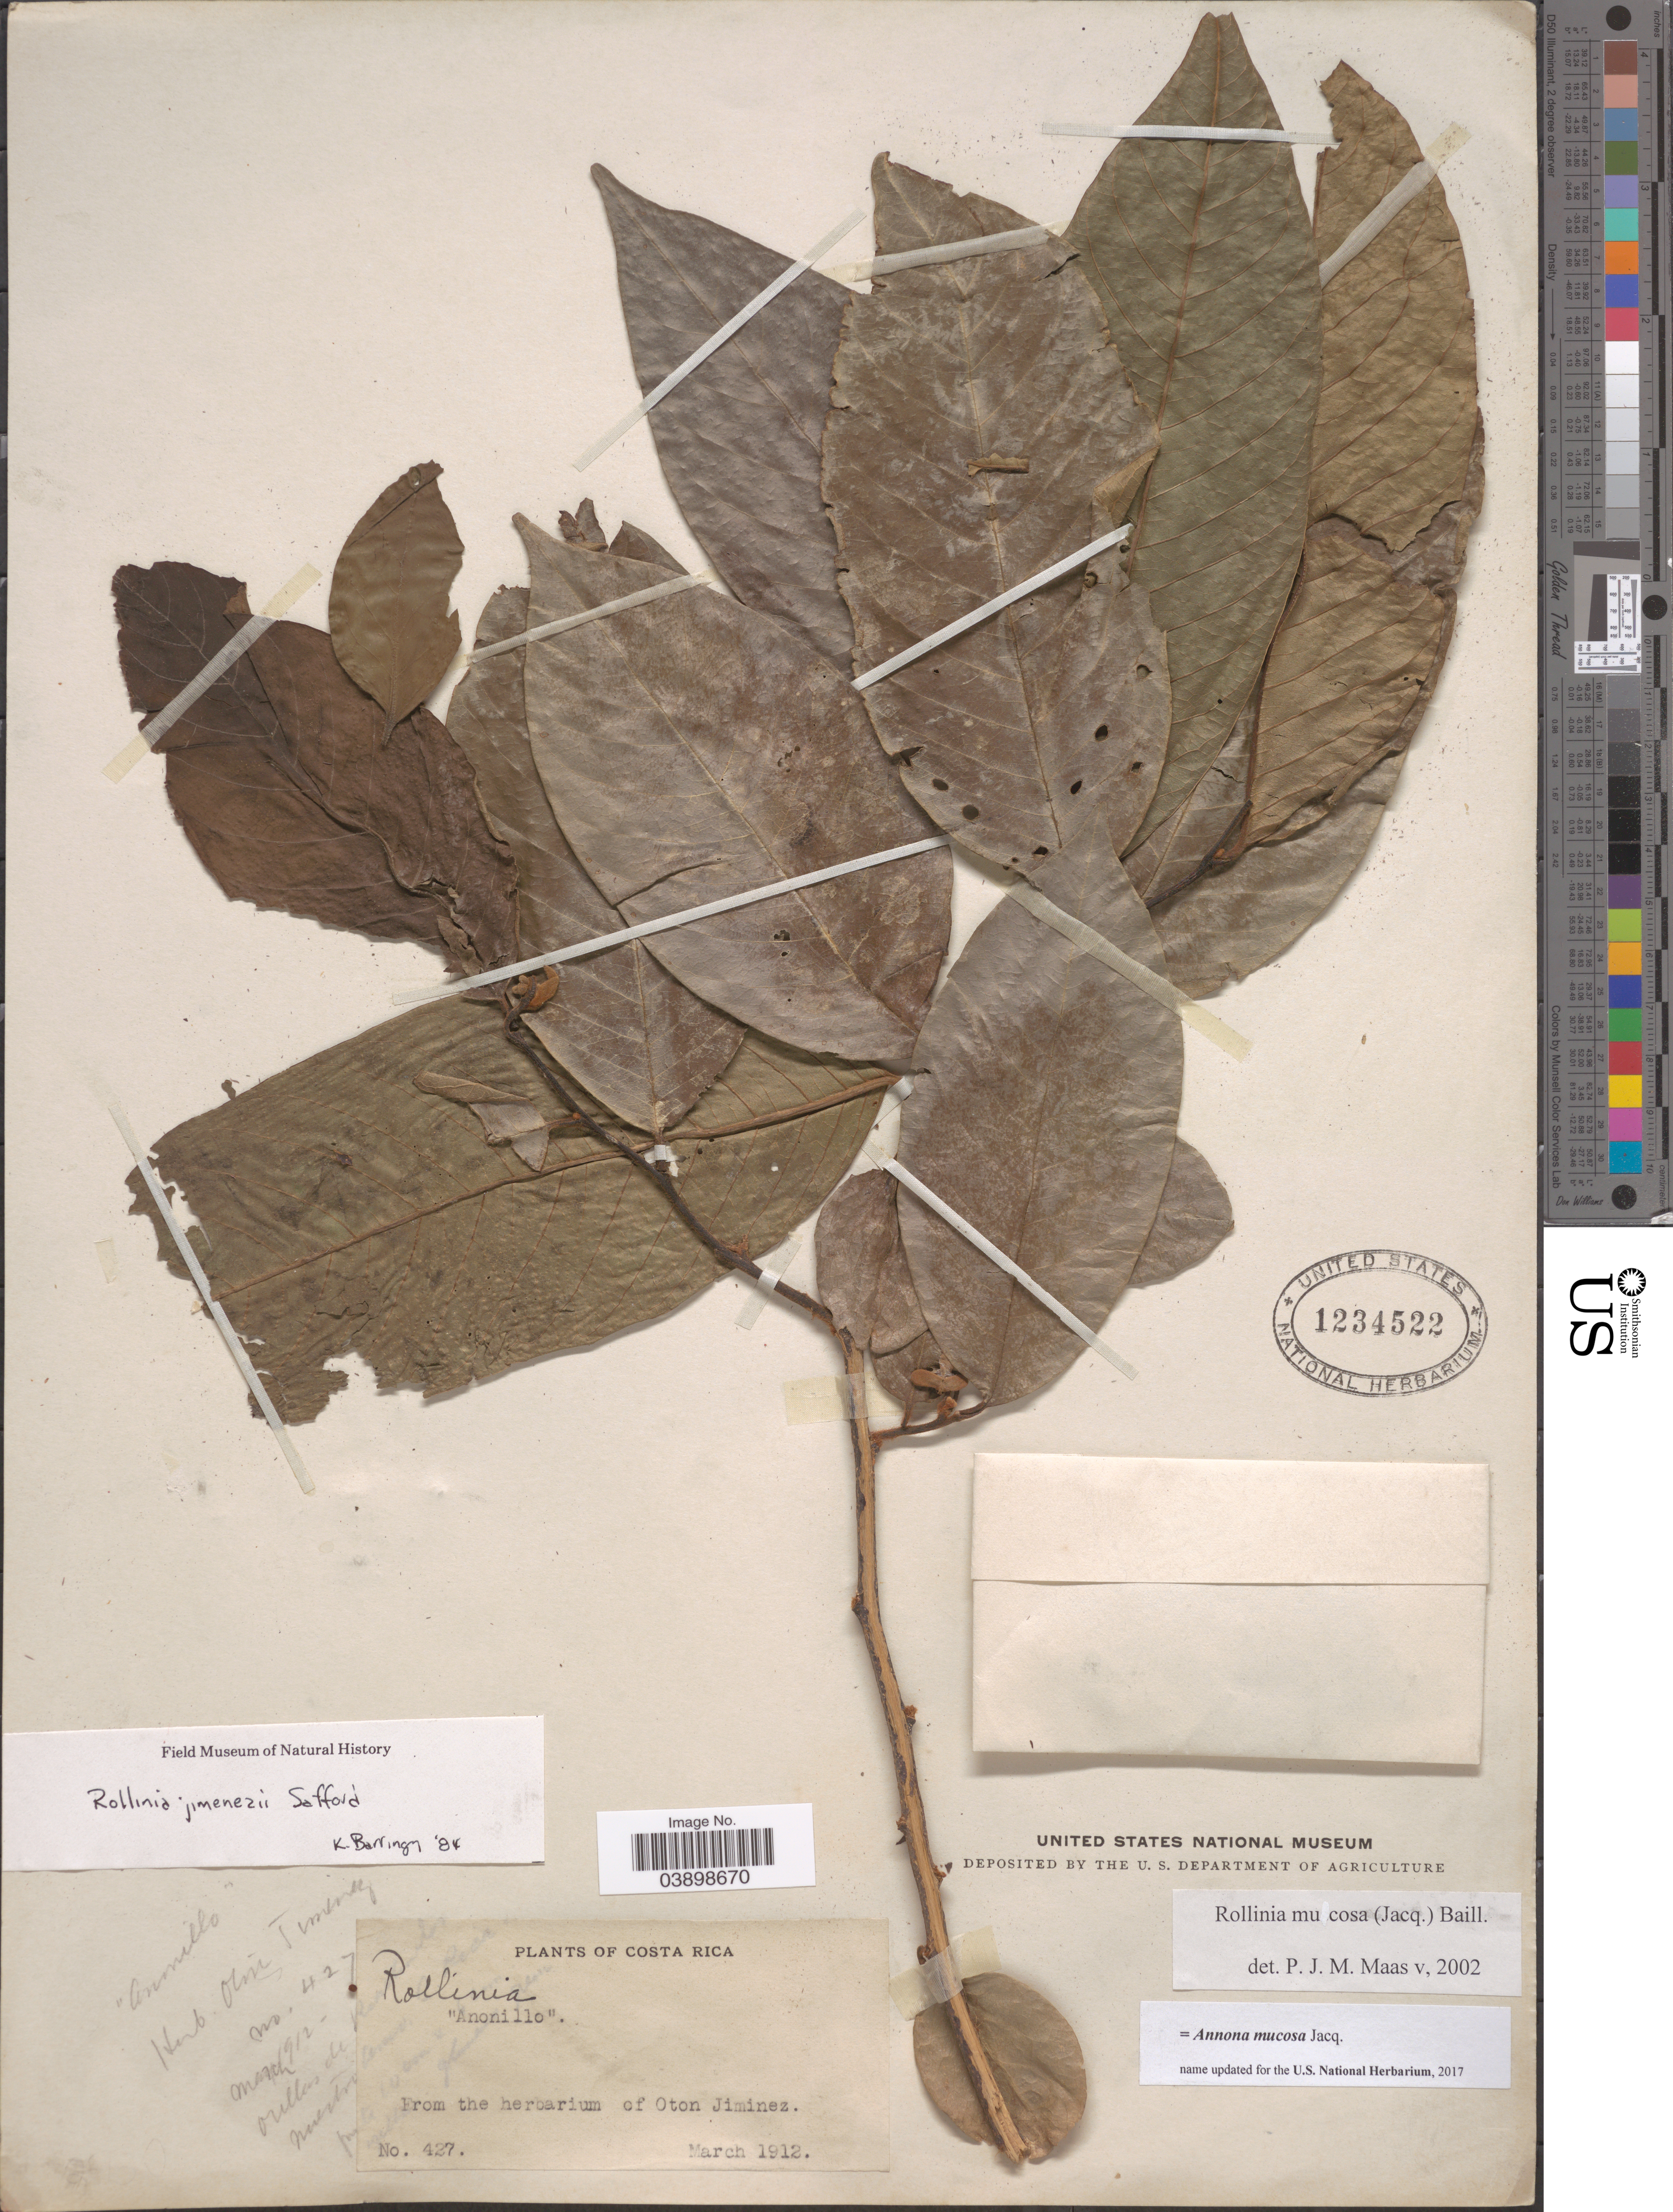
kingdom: Plantae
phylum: Tracheophyta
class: Magnoliopsida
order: Magnoliales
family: Annonaceae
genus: Annona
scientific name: Annona mucosa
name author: Jacq.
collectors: ex herb. O. Jimenez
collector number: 427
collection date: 1912-03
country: Costa Rica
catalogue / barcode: US 1234522